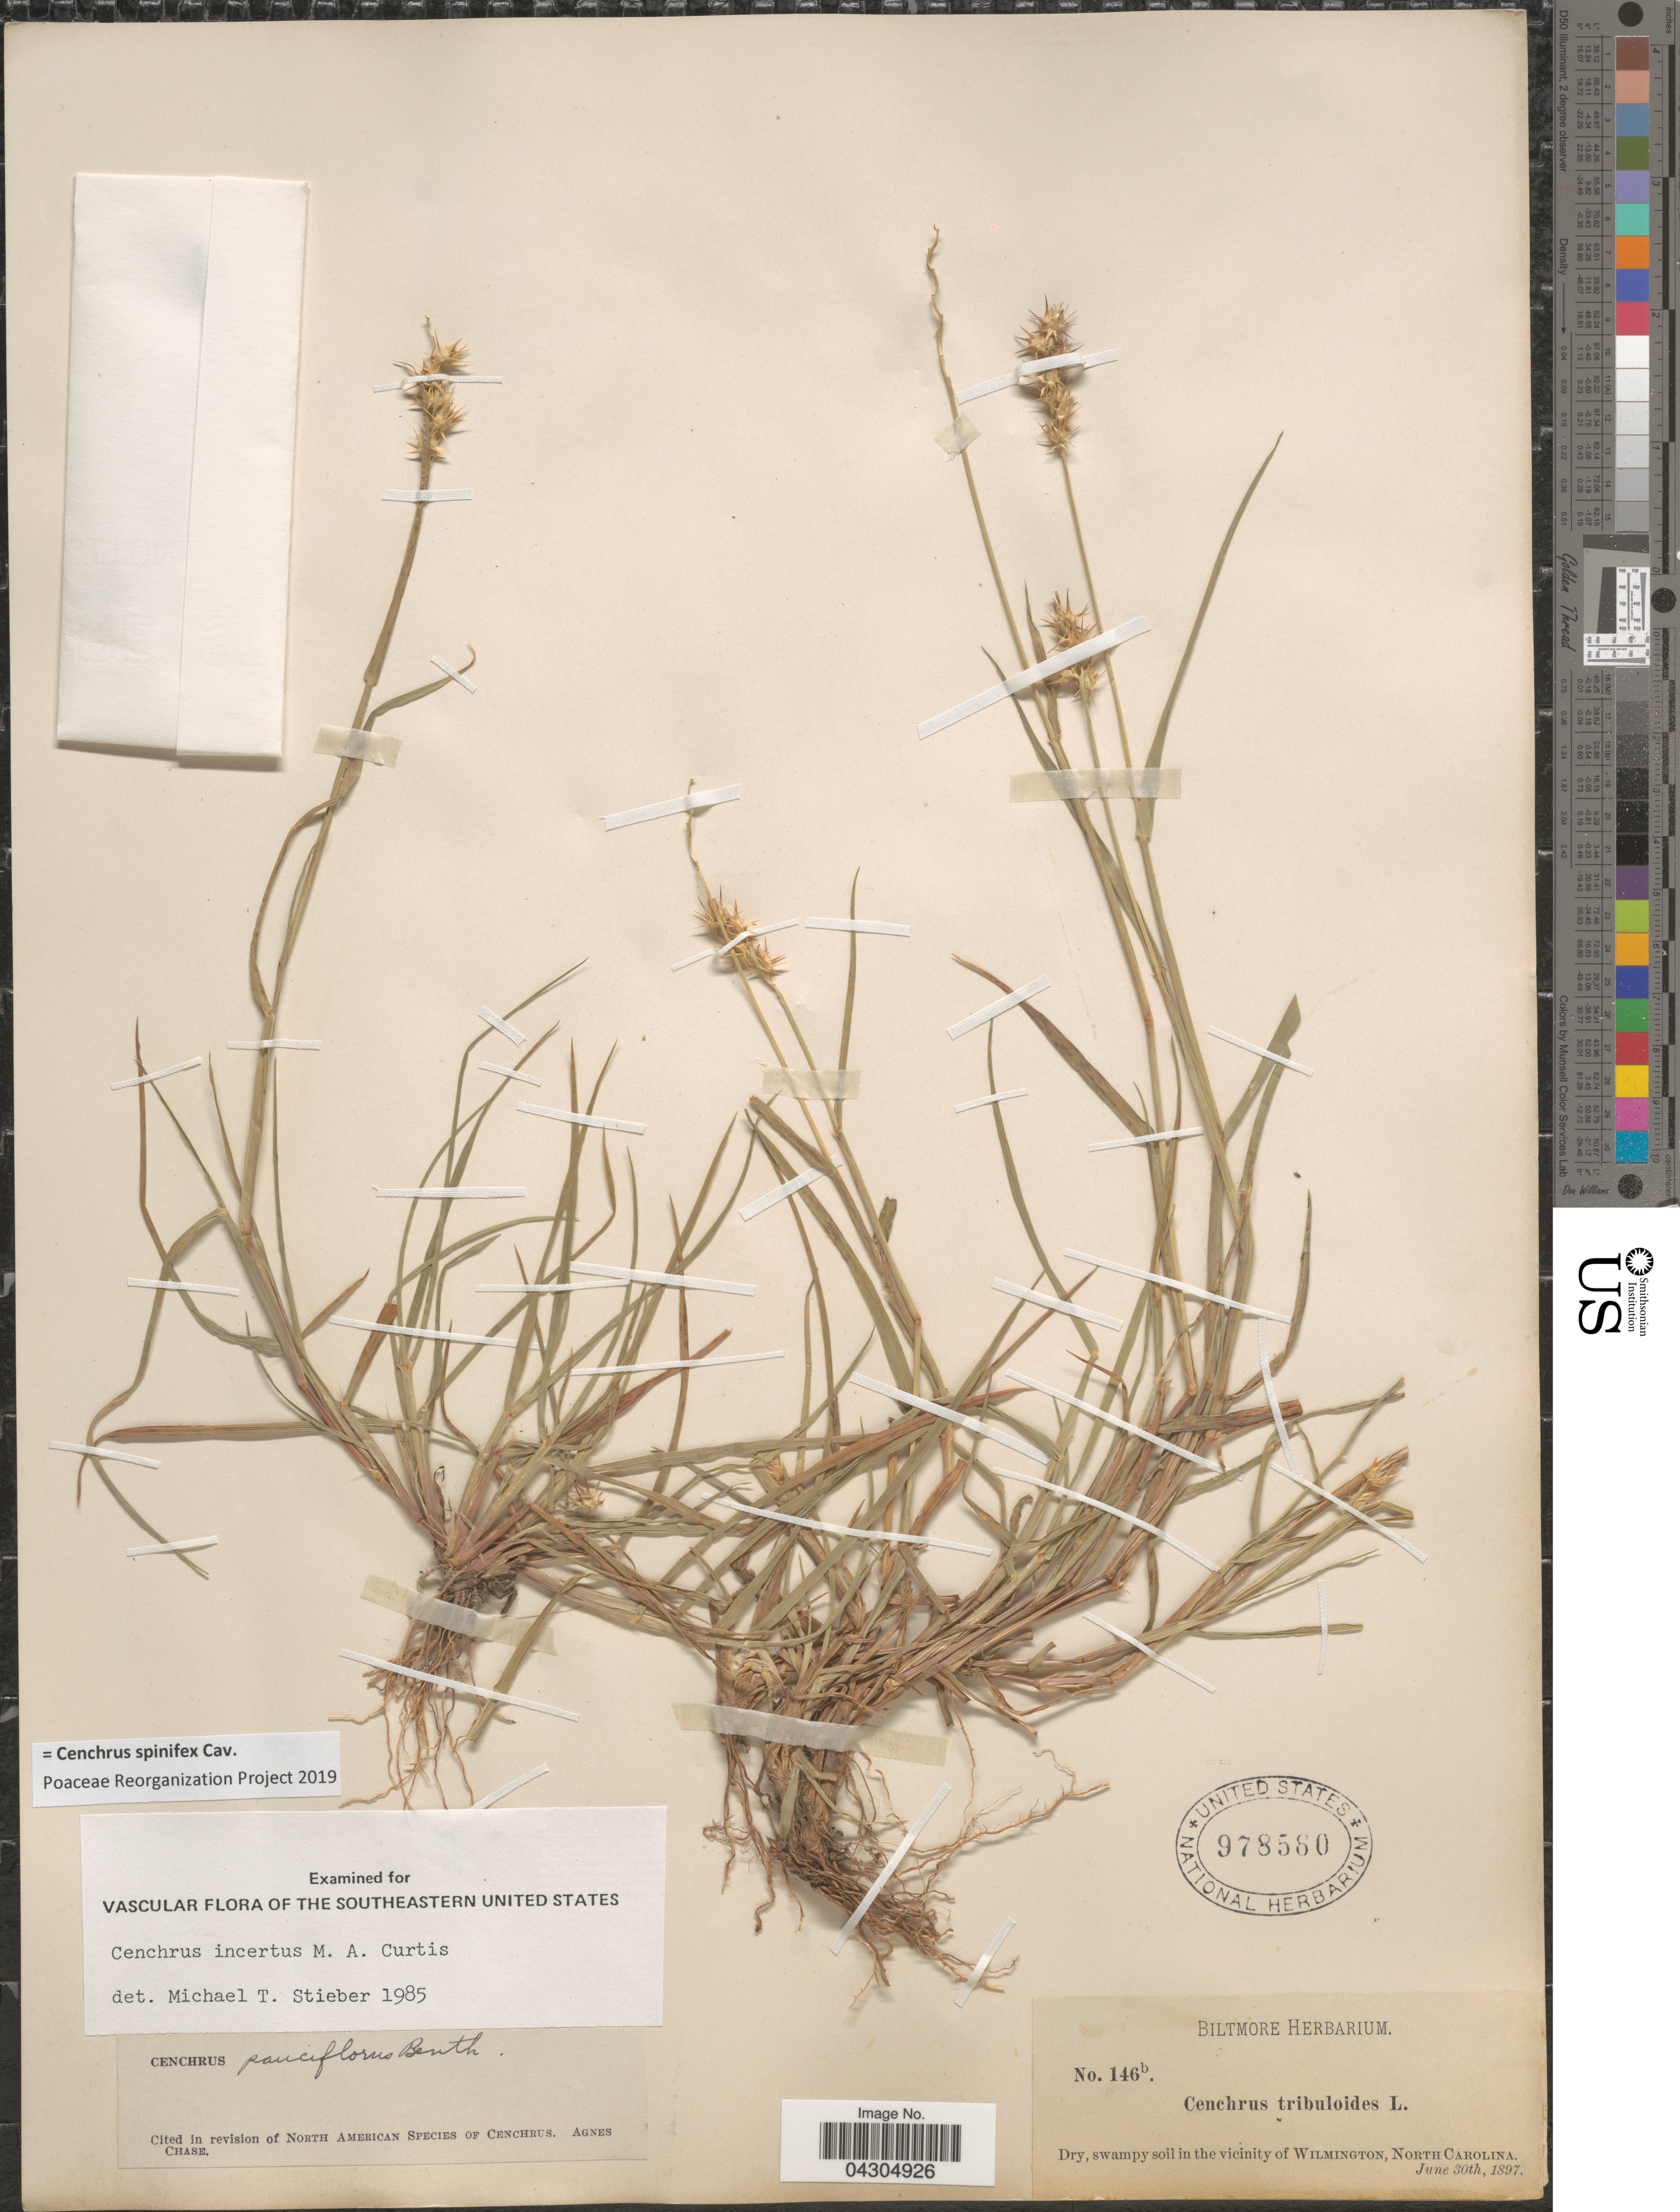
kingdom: Plantae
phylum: Tracheophyta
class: Liliopsida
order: Poales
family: Poaceae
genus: Cenchrus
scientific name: Cenchrus spinifex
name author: Cav.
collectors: ex herb. Biltmore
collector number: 146b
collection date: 1897-06-30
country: United States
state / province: North Carolina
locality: Dry, swampy soil in the vicinity of Wilmington.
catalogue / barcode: US 978560